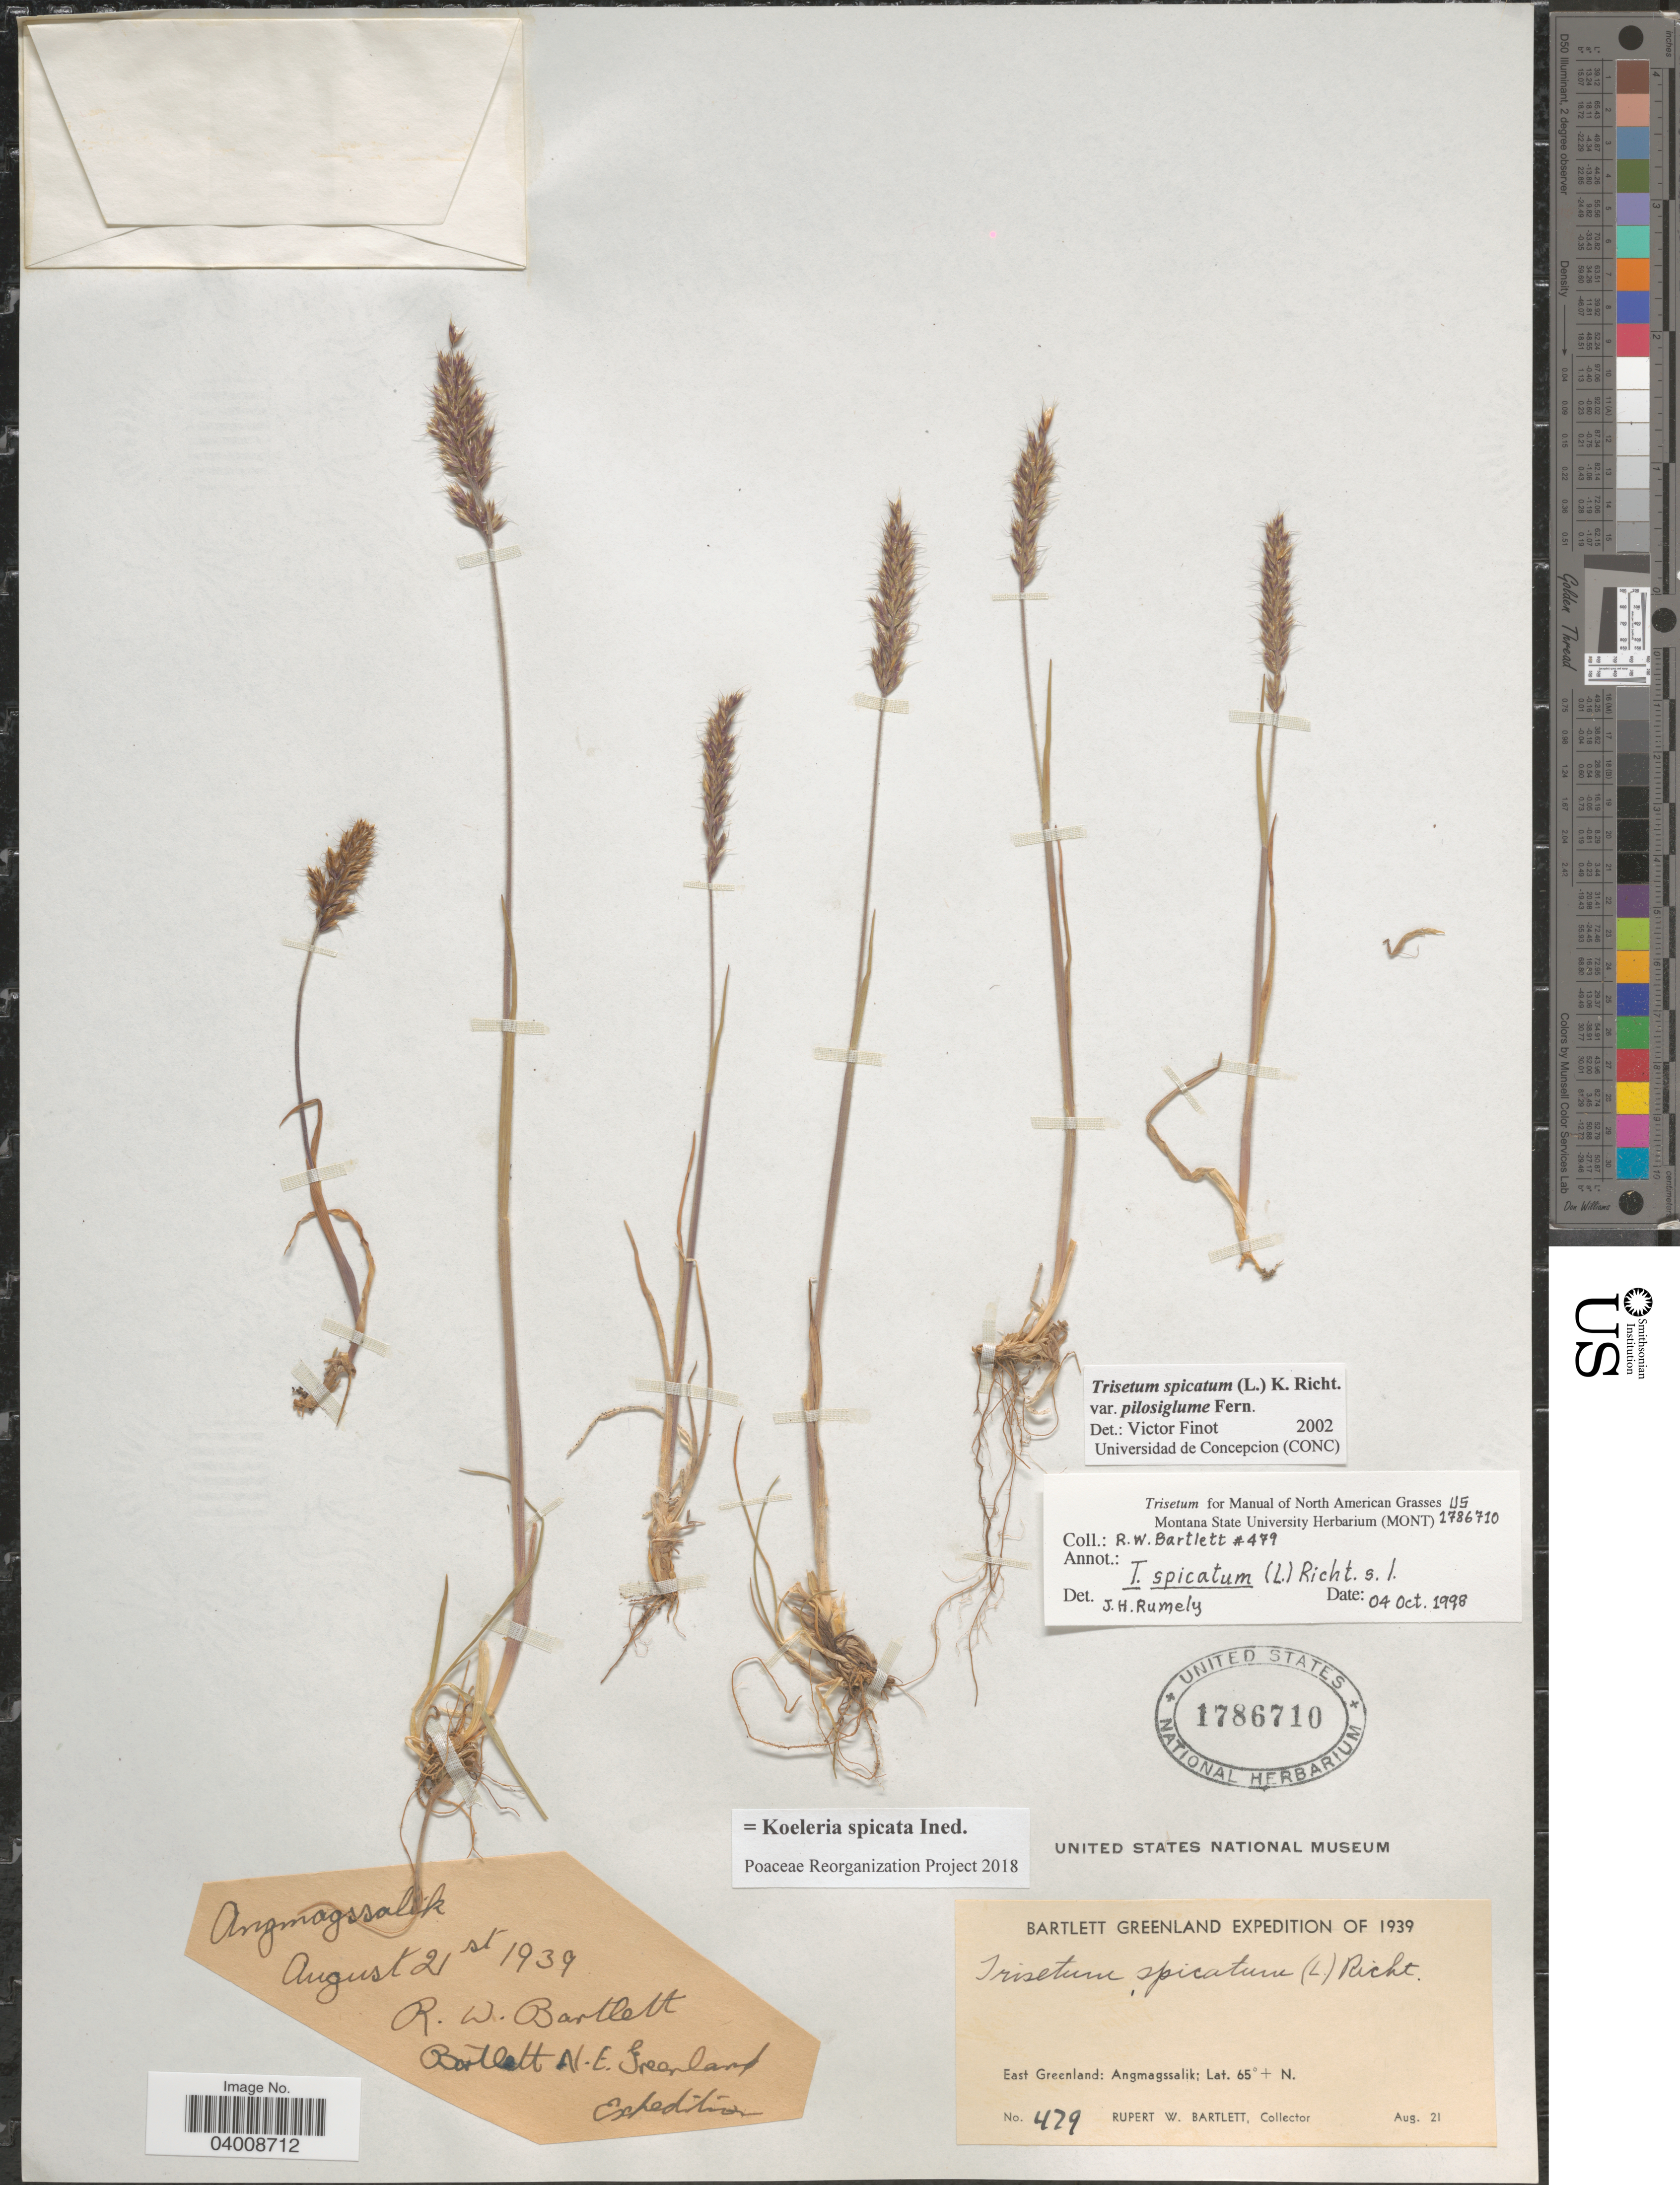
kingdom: Plantae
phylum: Tracheophyta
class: Liliopsida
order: Poales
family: Poaceae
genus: Koeleria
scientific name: Koeleria spicata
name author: (L.) Barberá et al.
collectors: R. W. Bartlett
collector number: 479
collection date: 1939-08-21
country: Greenland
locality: N. East Greenland: Angmagssalik.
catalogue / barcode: US 1786710